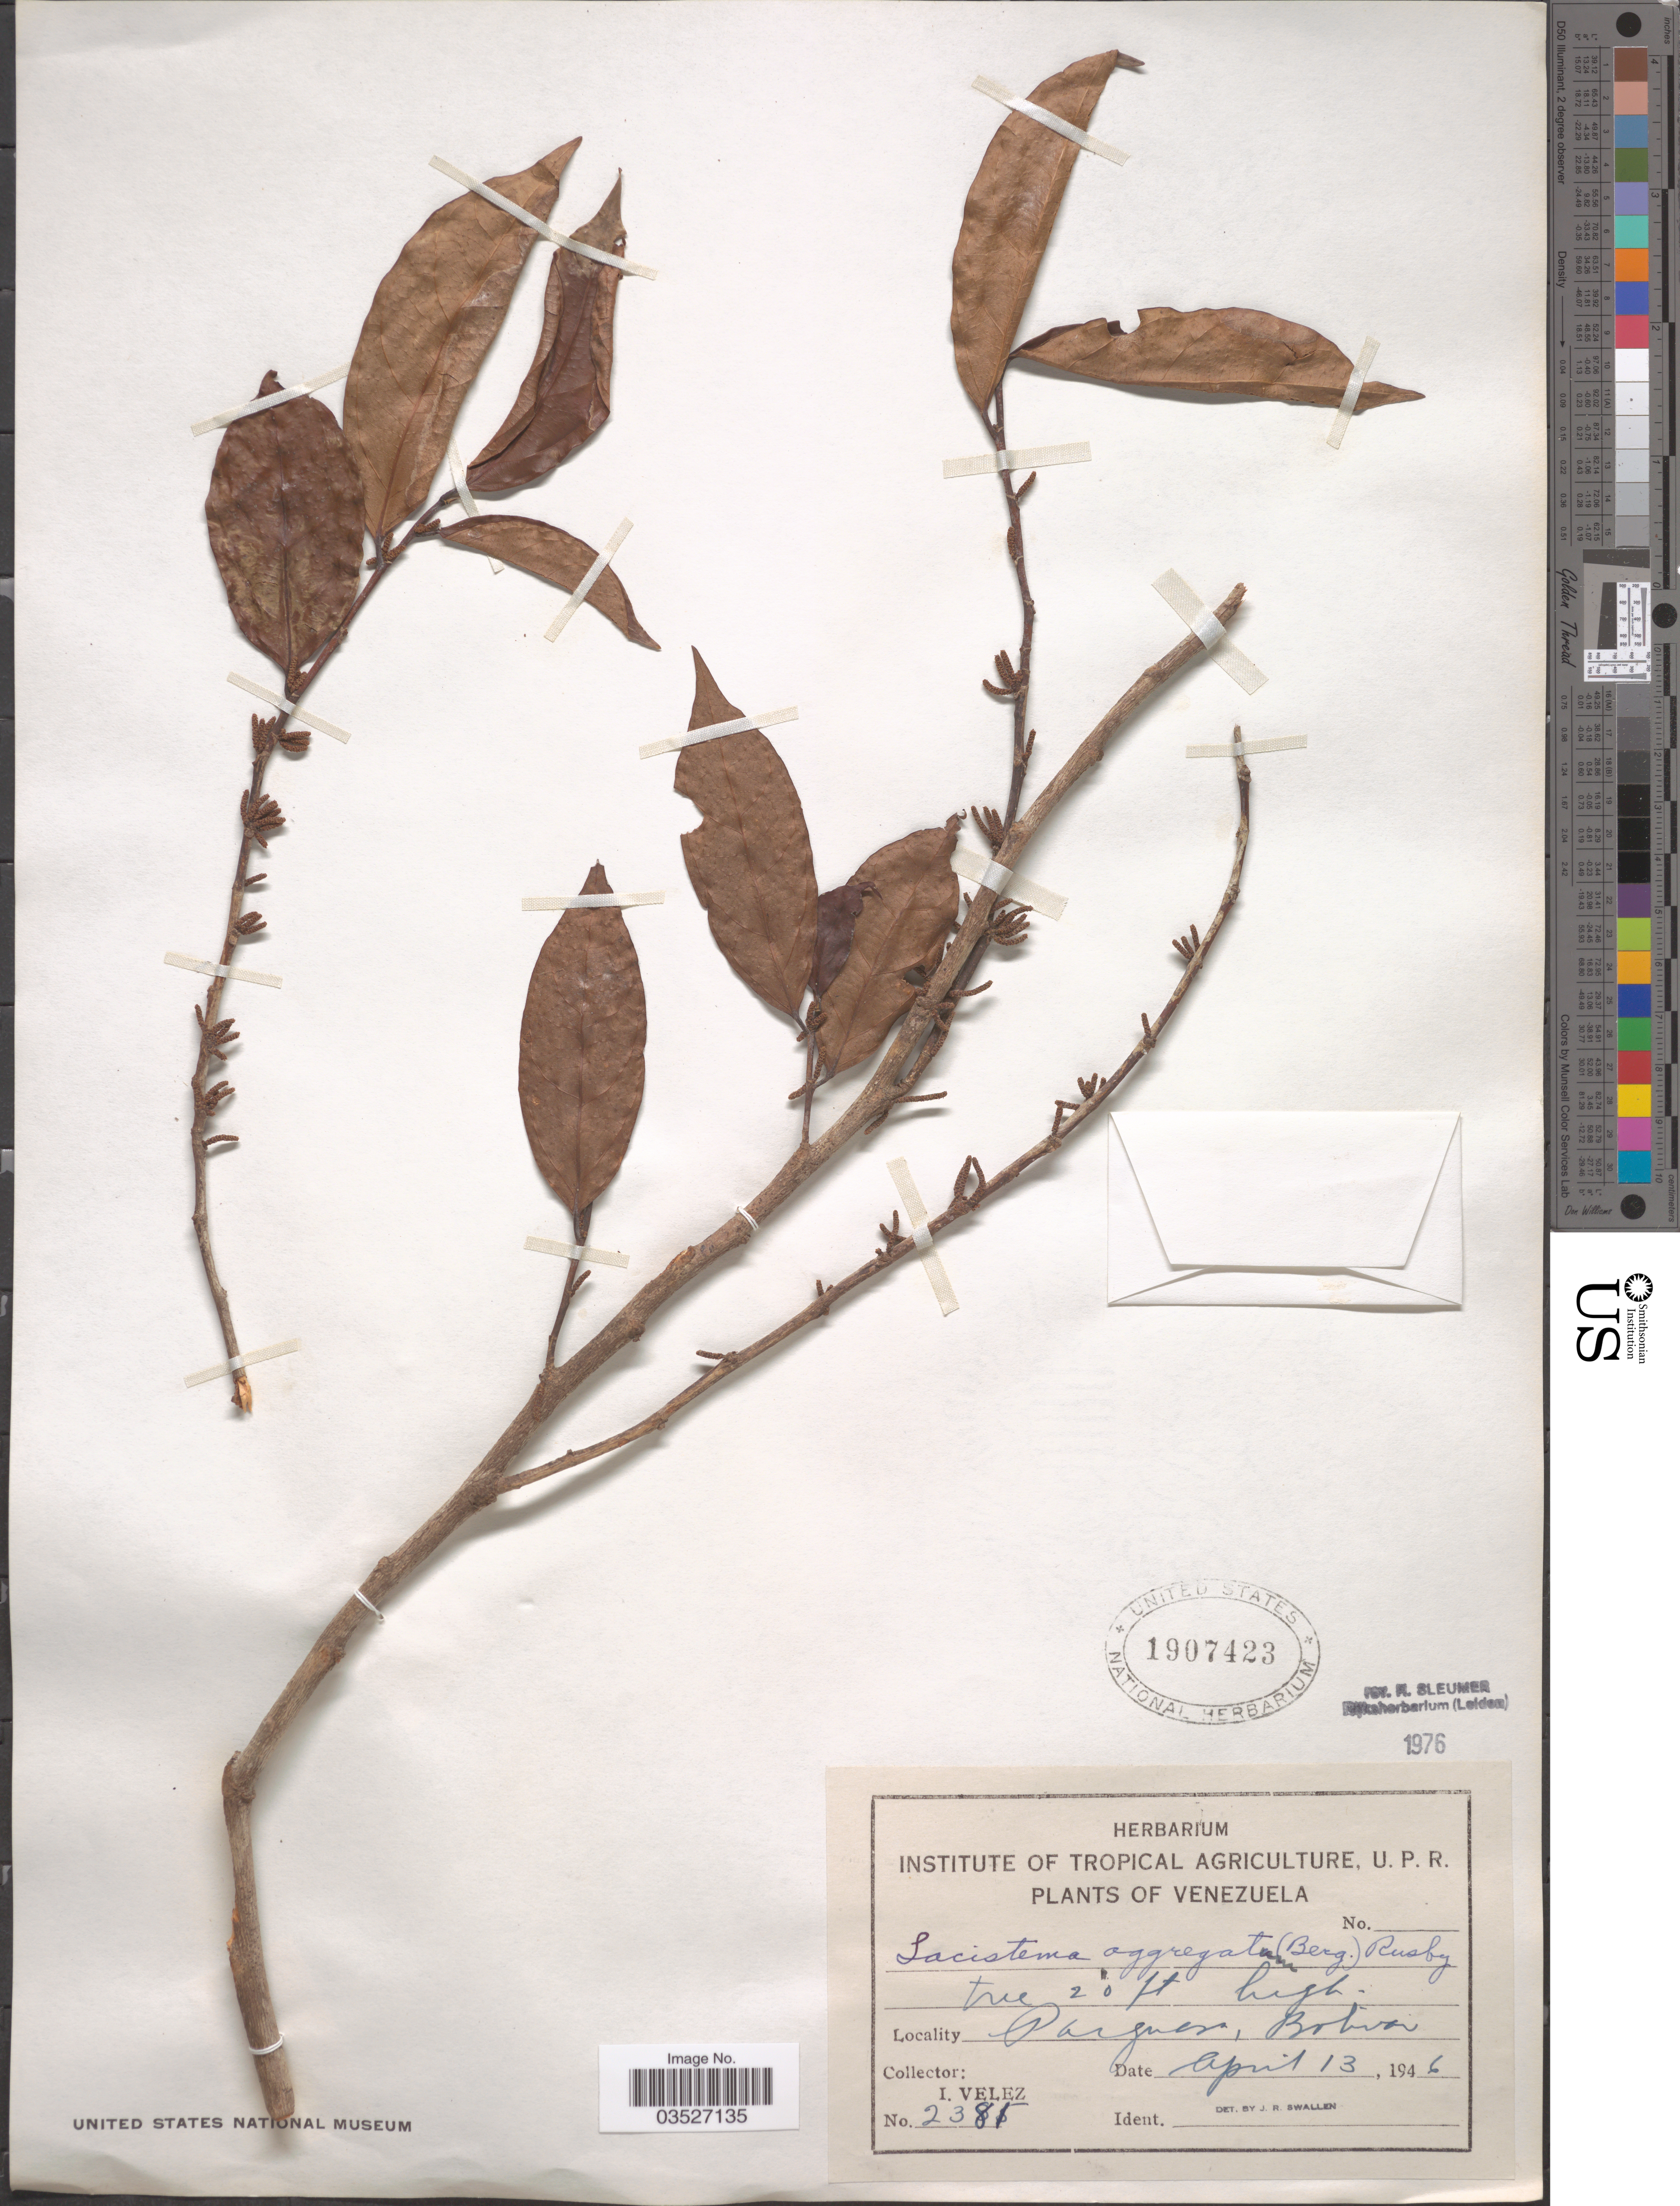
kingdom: Plantae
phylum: Tracheophyta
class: Magnoliopsida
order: Malpighiales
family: Lacistemataceae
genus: Lacistema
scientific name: Lacistema aggregatum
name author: (P.J. Bergius) Rusby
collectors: I. Velez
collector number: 2381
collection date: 1946-04-13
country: Venezuela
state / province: Bolivar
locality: Parguaza.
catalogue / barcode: US 1907423